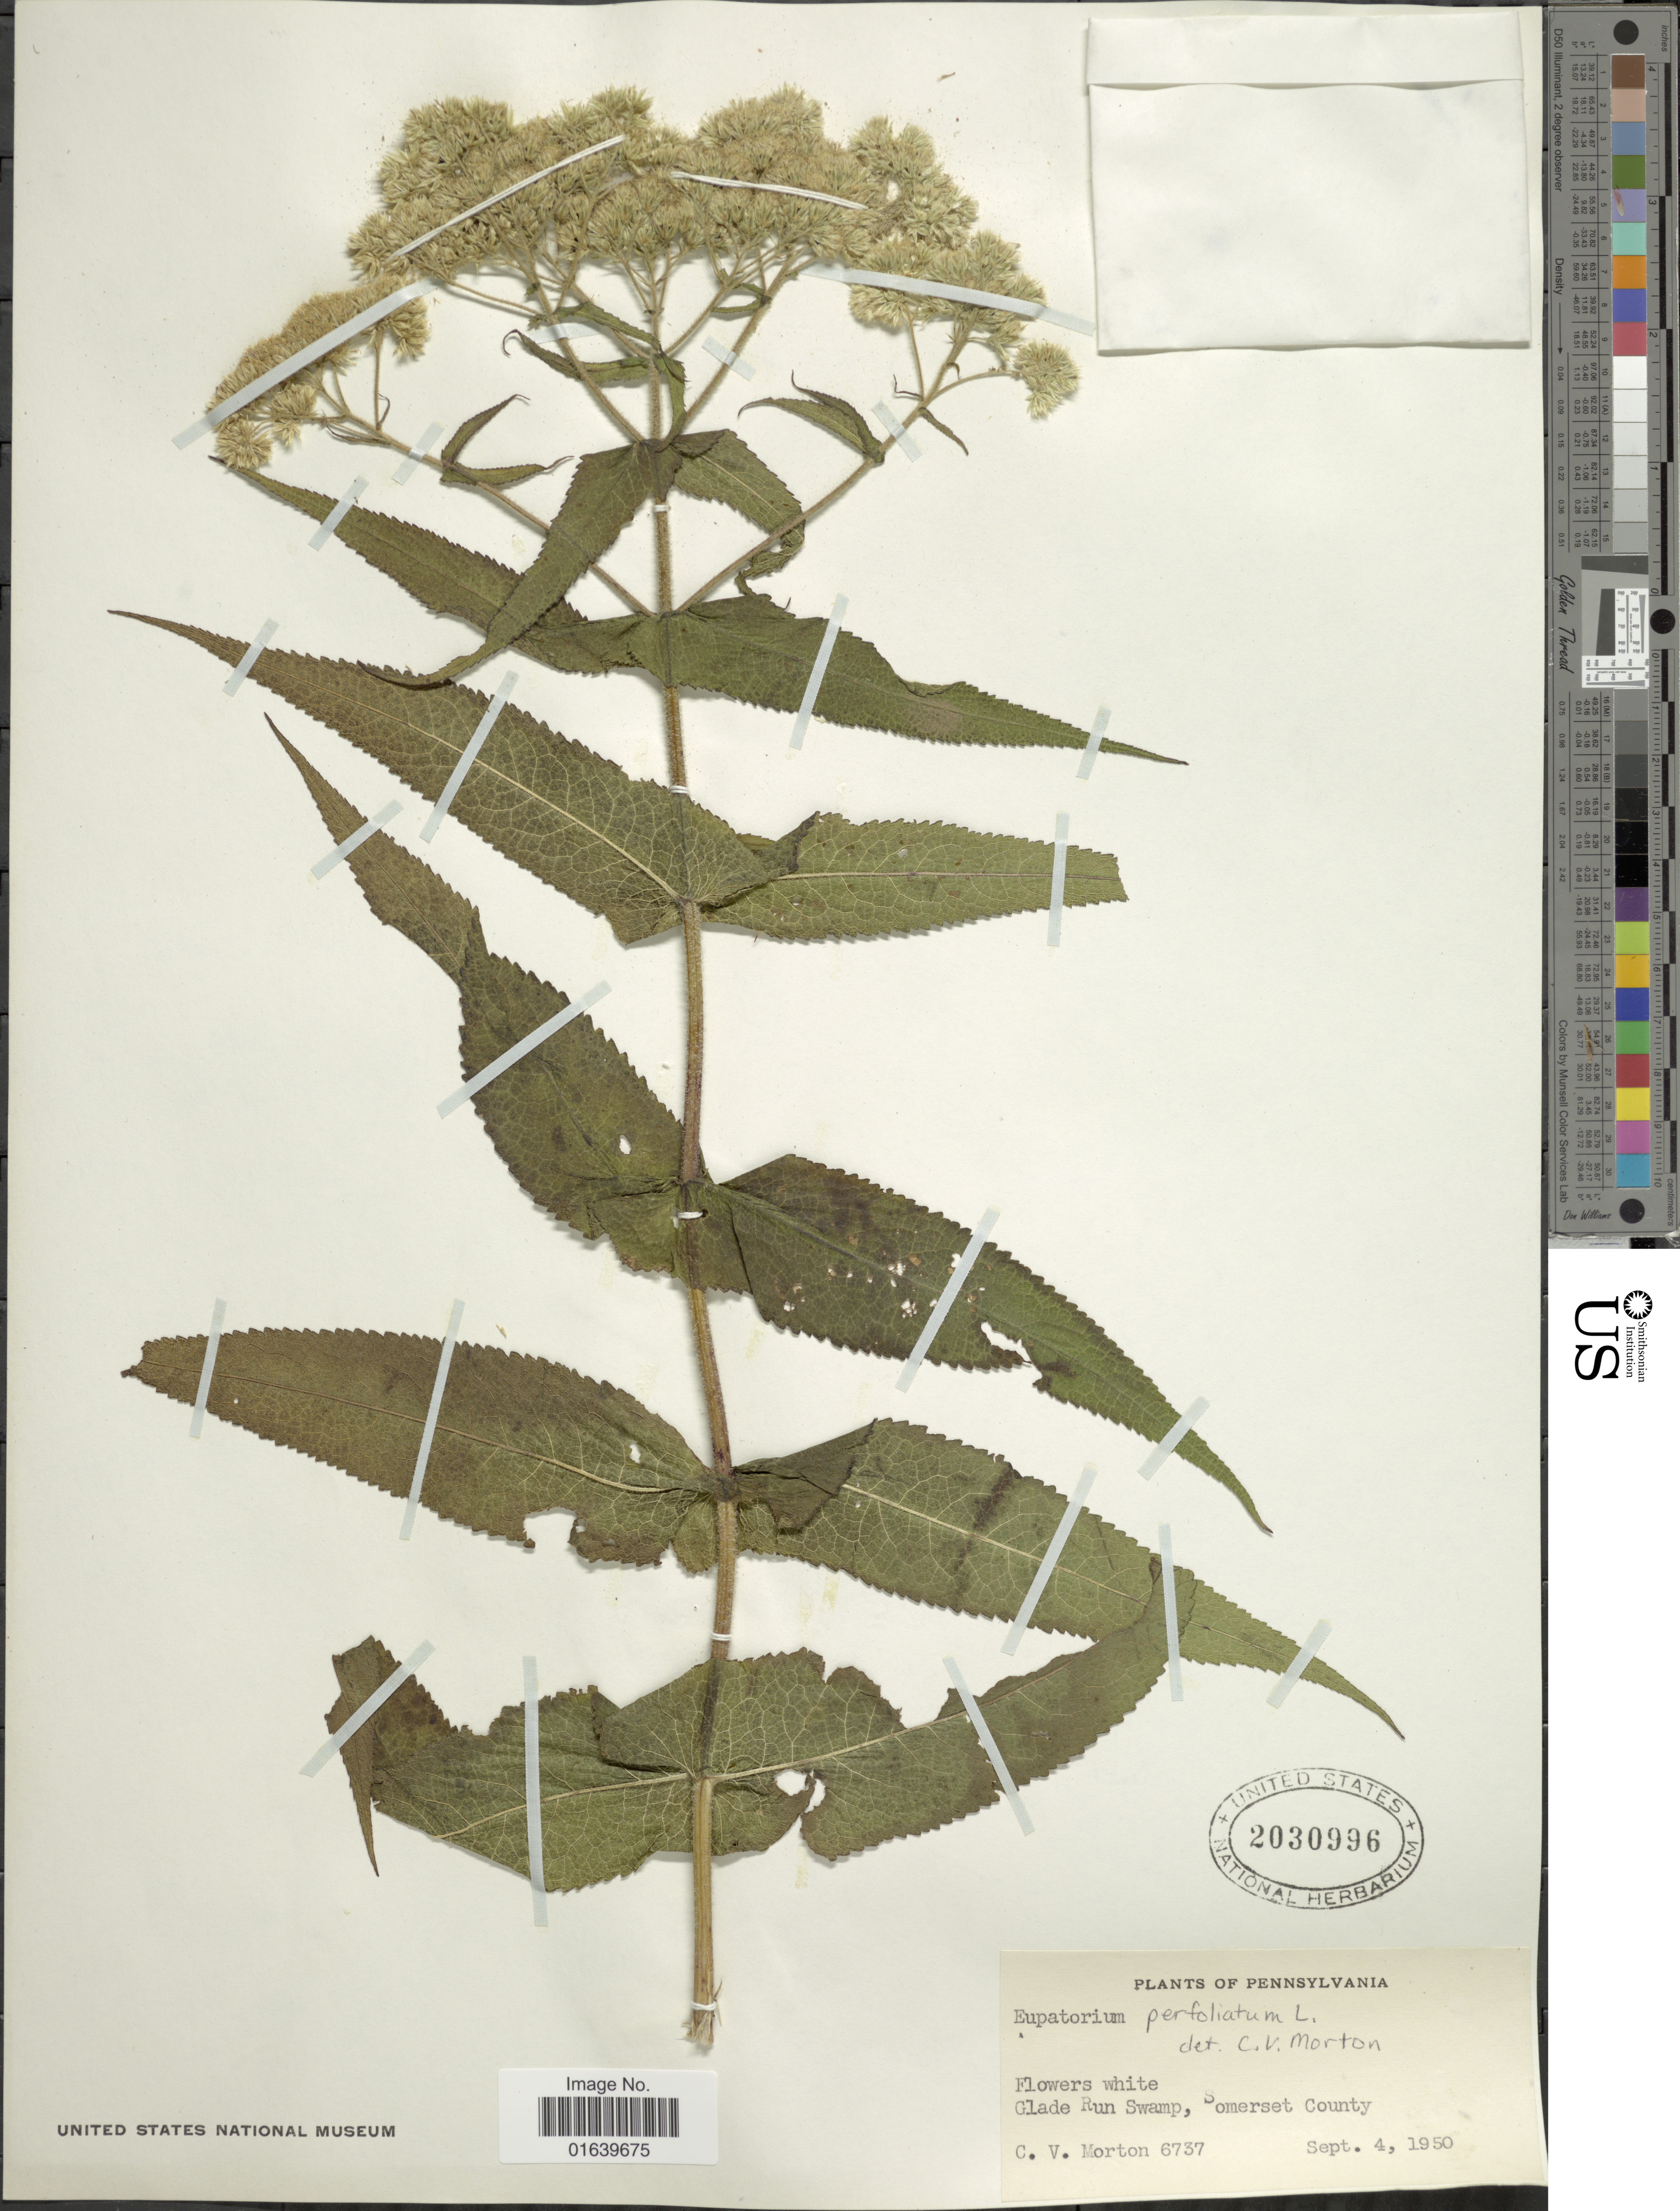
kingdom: Plantae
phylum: Tracheophyta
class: Magnoliopsida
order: Asterales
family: Asteraceae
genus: Eupatorium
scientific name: Eupatorium perfoliatum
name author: L.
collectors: C. V. Morton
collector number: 6737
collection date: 1950-09-04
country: United States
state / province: Pennsylvania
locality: Glade Run Swamp, Somerset County.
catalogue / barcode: US 2030996